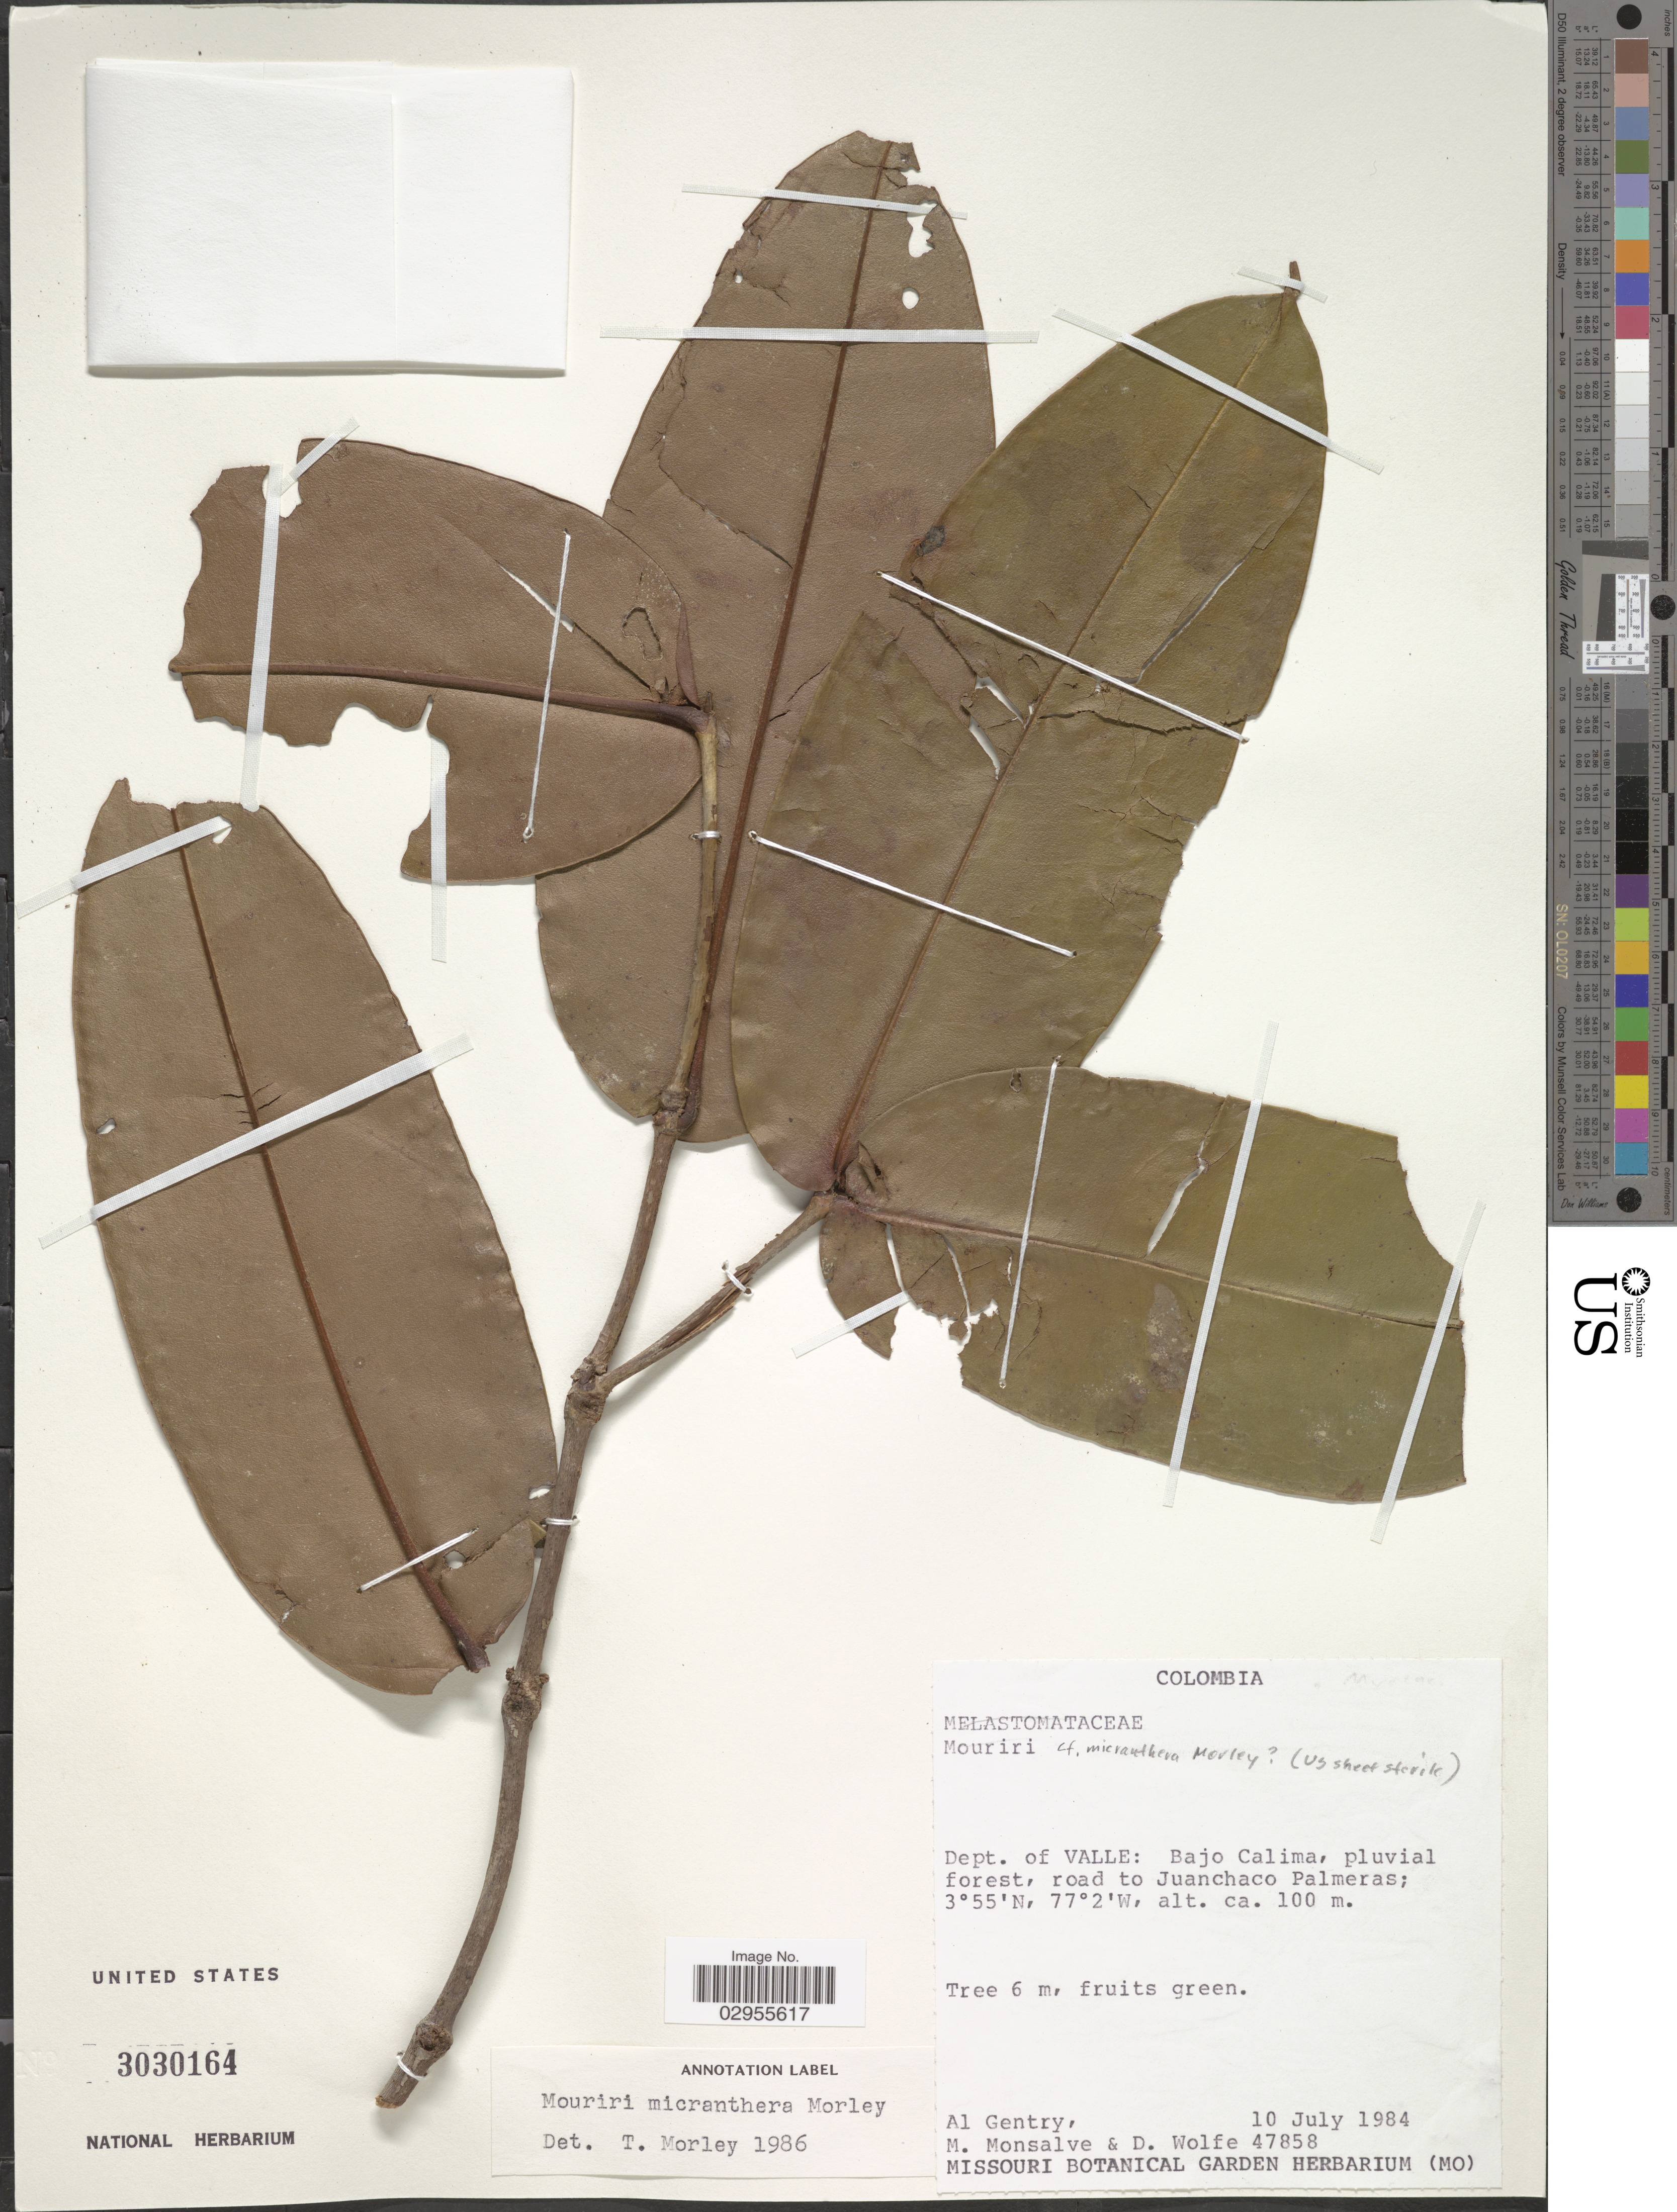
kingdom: Plantae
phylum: Tracheophyta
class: Magnoliopsida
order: Myrtales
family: Melastomataceae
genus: Mouriri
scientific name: Mouriri micranthera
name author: Morley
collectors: A. H. Gentry, M. Monsalve & D. Wolfe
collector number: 47858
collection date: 1984-07-10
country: Colombia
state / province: Valle del Cauca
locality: Dept. of Valle: Bajo Calima, pluvial forest, road to Juanchaco Palmeras.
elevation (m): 100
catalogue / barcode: US 3030164